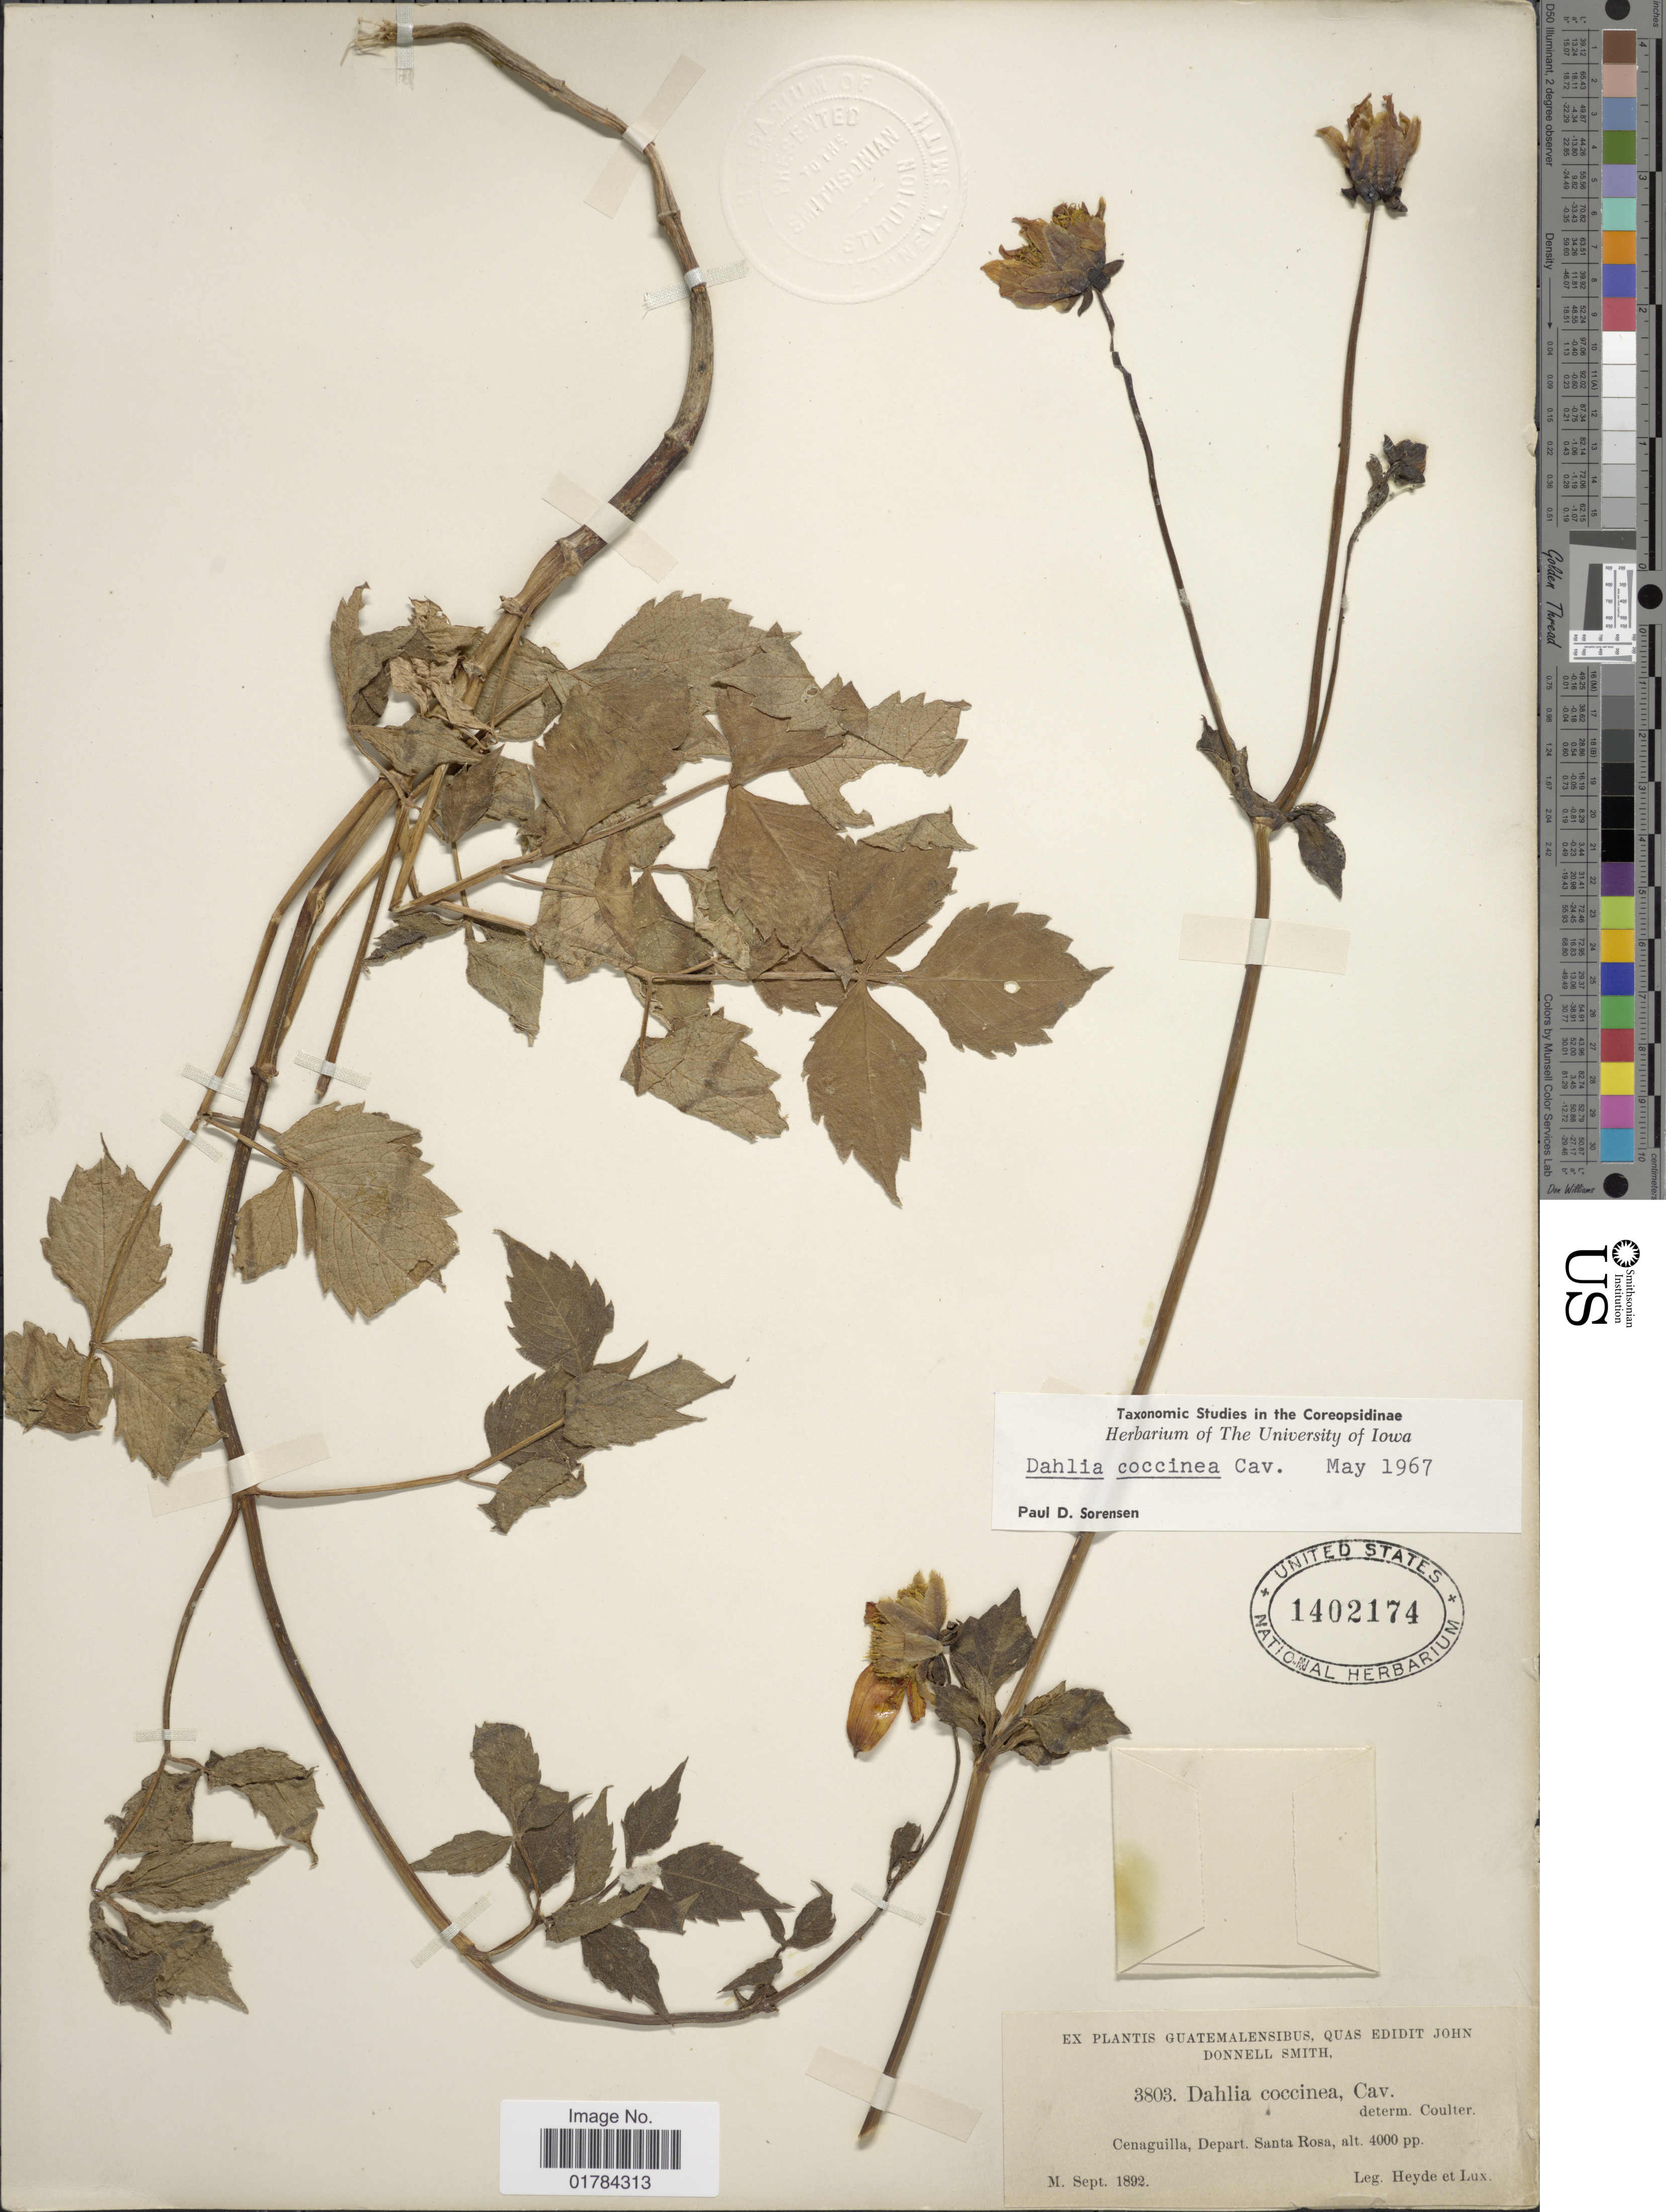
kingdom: Plantae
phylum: Tracheophyta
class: Magnoliopsida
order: Asterales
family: Asteraceae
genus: Dahlia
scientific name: Dahlia coccinea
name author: Cav.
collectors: Heyde & Lux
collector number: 3803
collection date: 1892-09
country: Guatemala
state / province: Santa Rosa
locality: Cenaguilla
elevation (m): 1219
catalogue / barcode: US 1402174